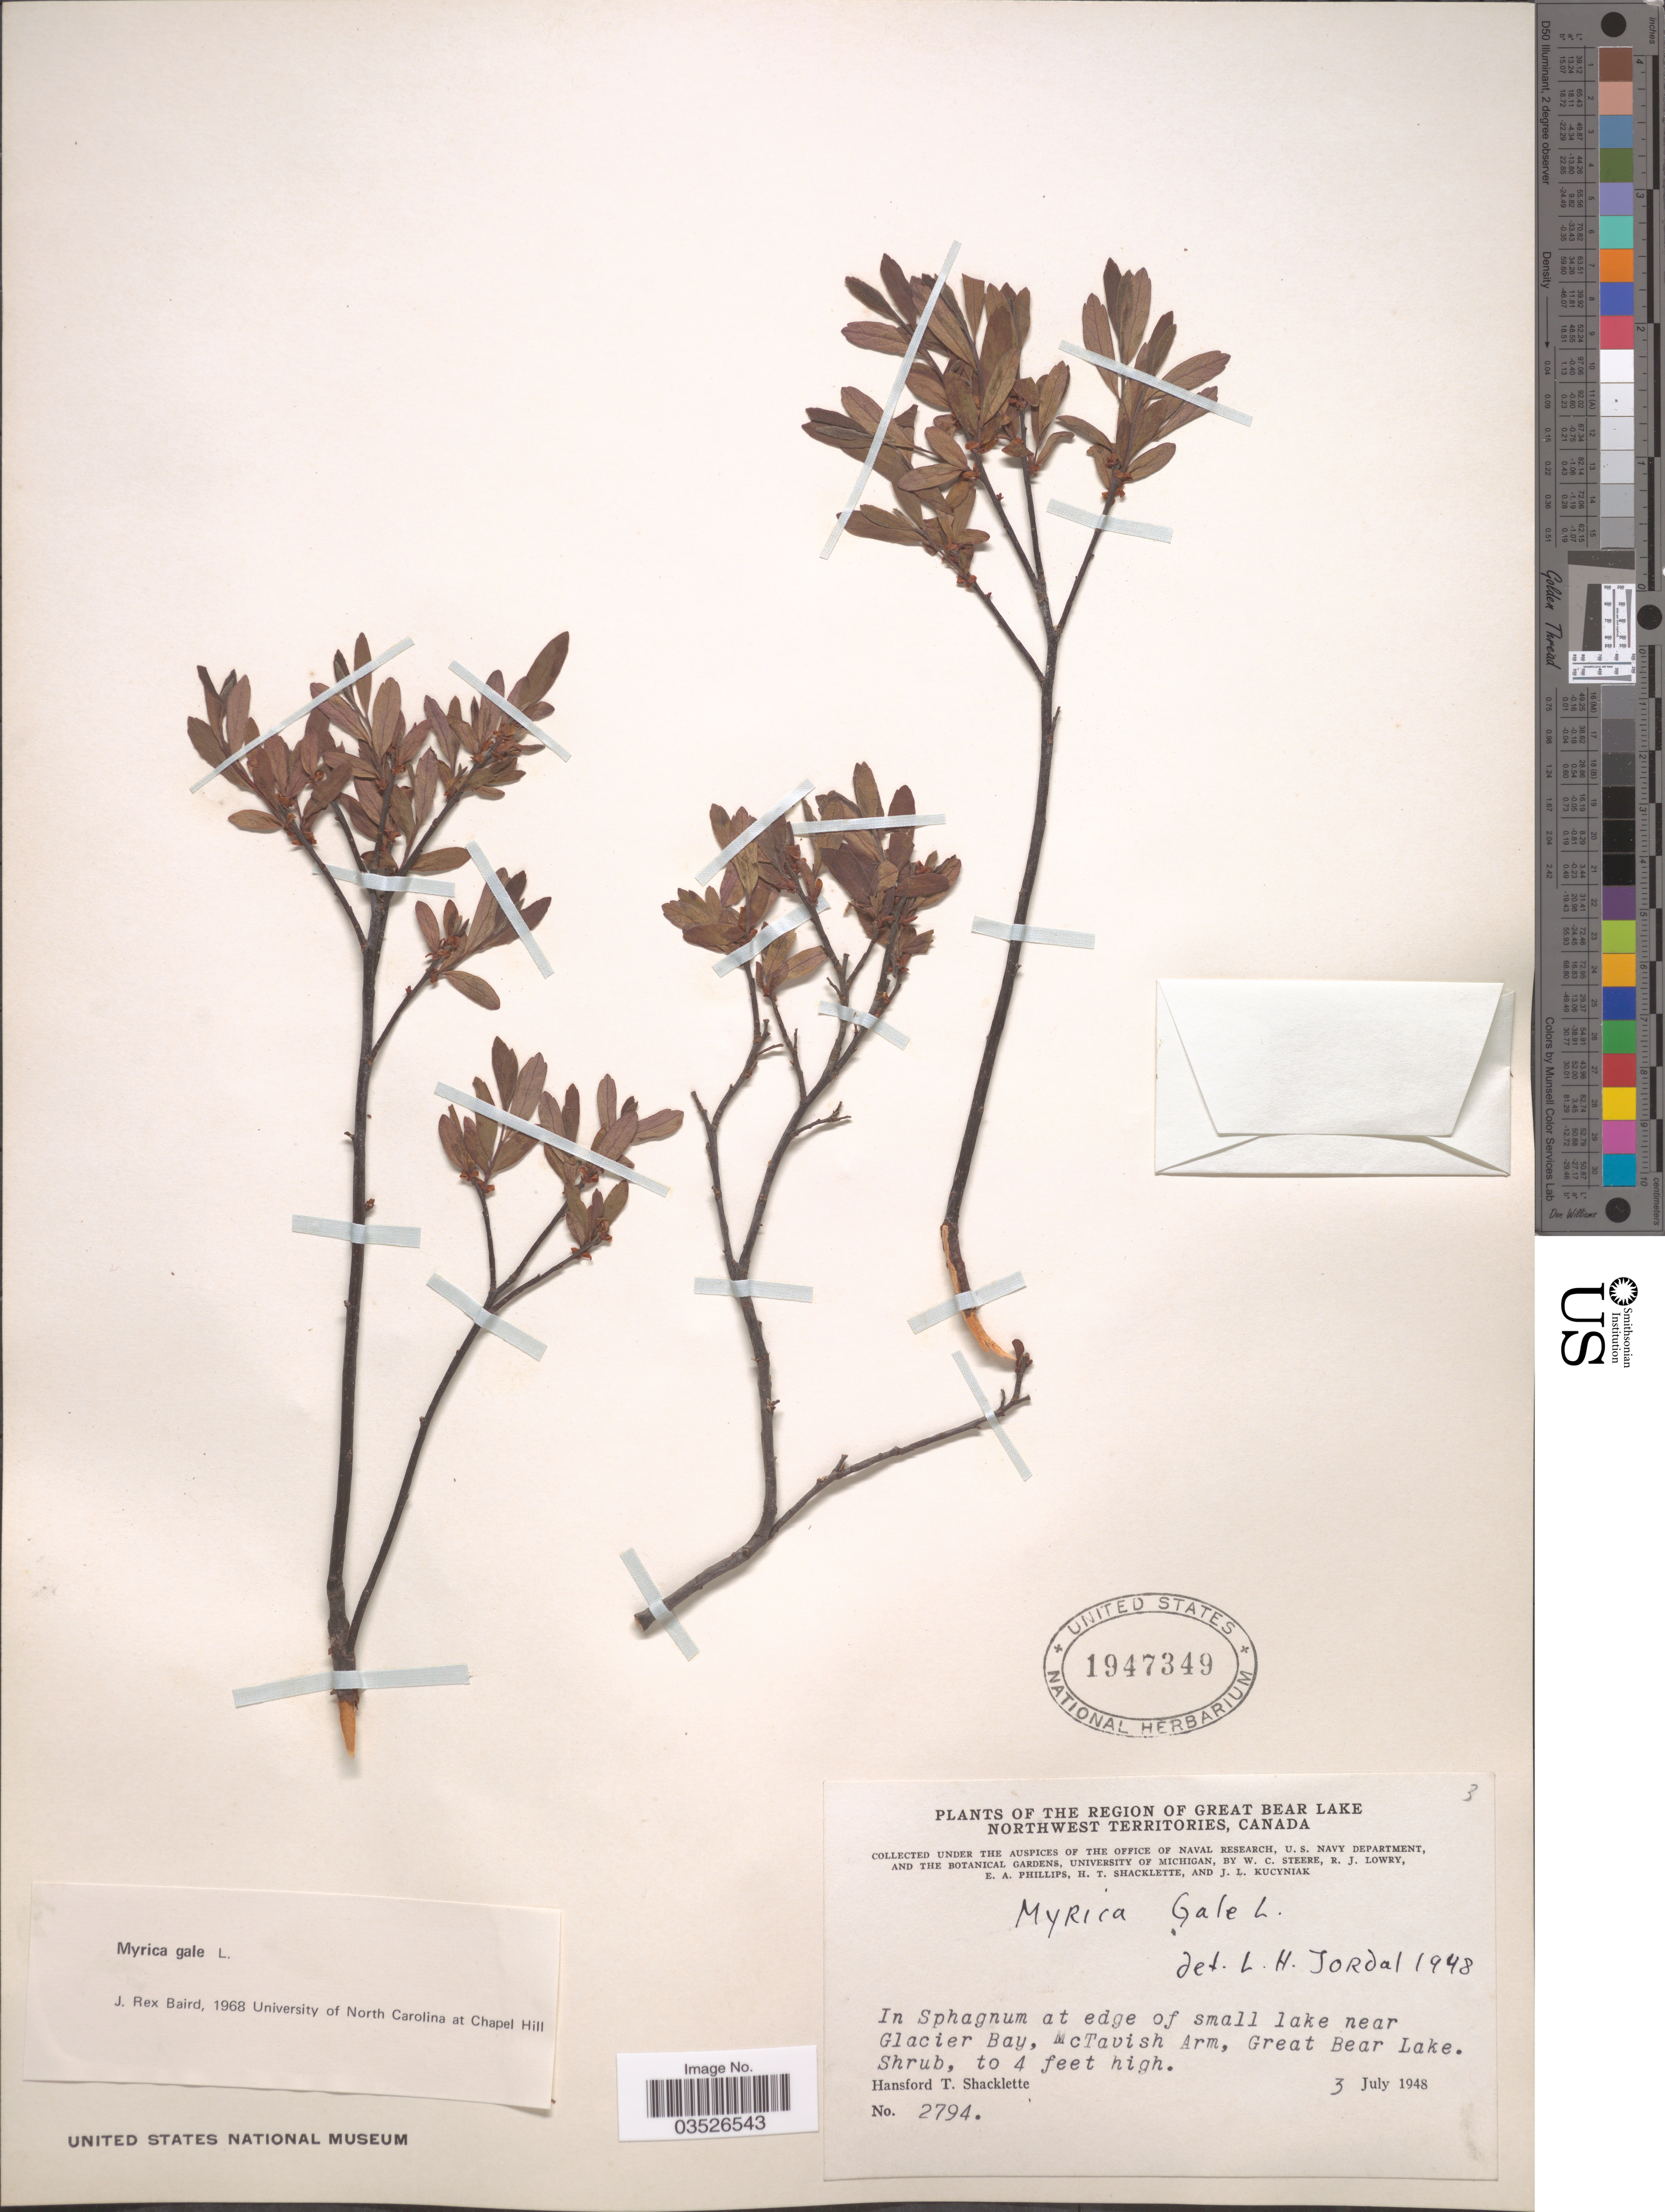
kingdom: Plantae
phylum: Tracheophyta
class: Magnoliopsida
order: Fagales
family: Myricaceae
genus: Myrica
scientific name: Myrica gale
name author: L.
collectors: H. Shacklette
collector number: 2794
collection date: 1948-07-03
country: Canada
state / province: Northwest Territories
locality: Region of the Great Bear Lake. In Sphagnum at edge of small lake near Glacier Bay, McTavish Arm, Great Bear Lake.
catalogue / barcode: US 1947349